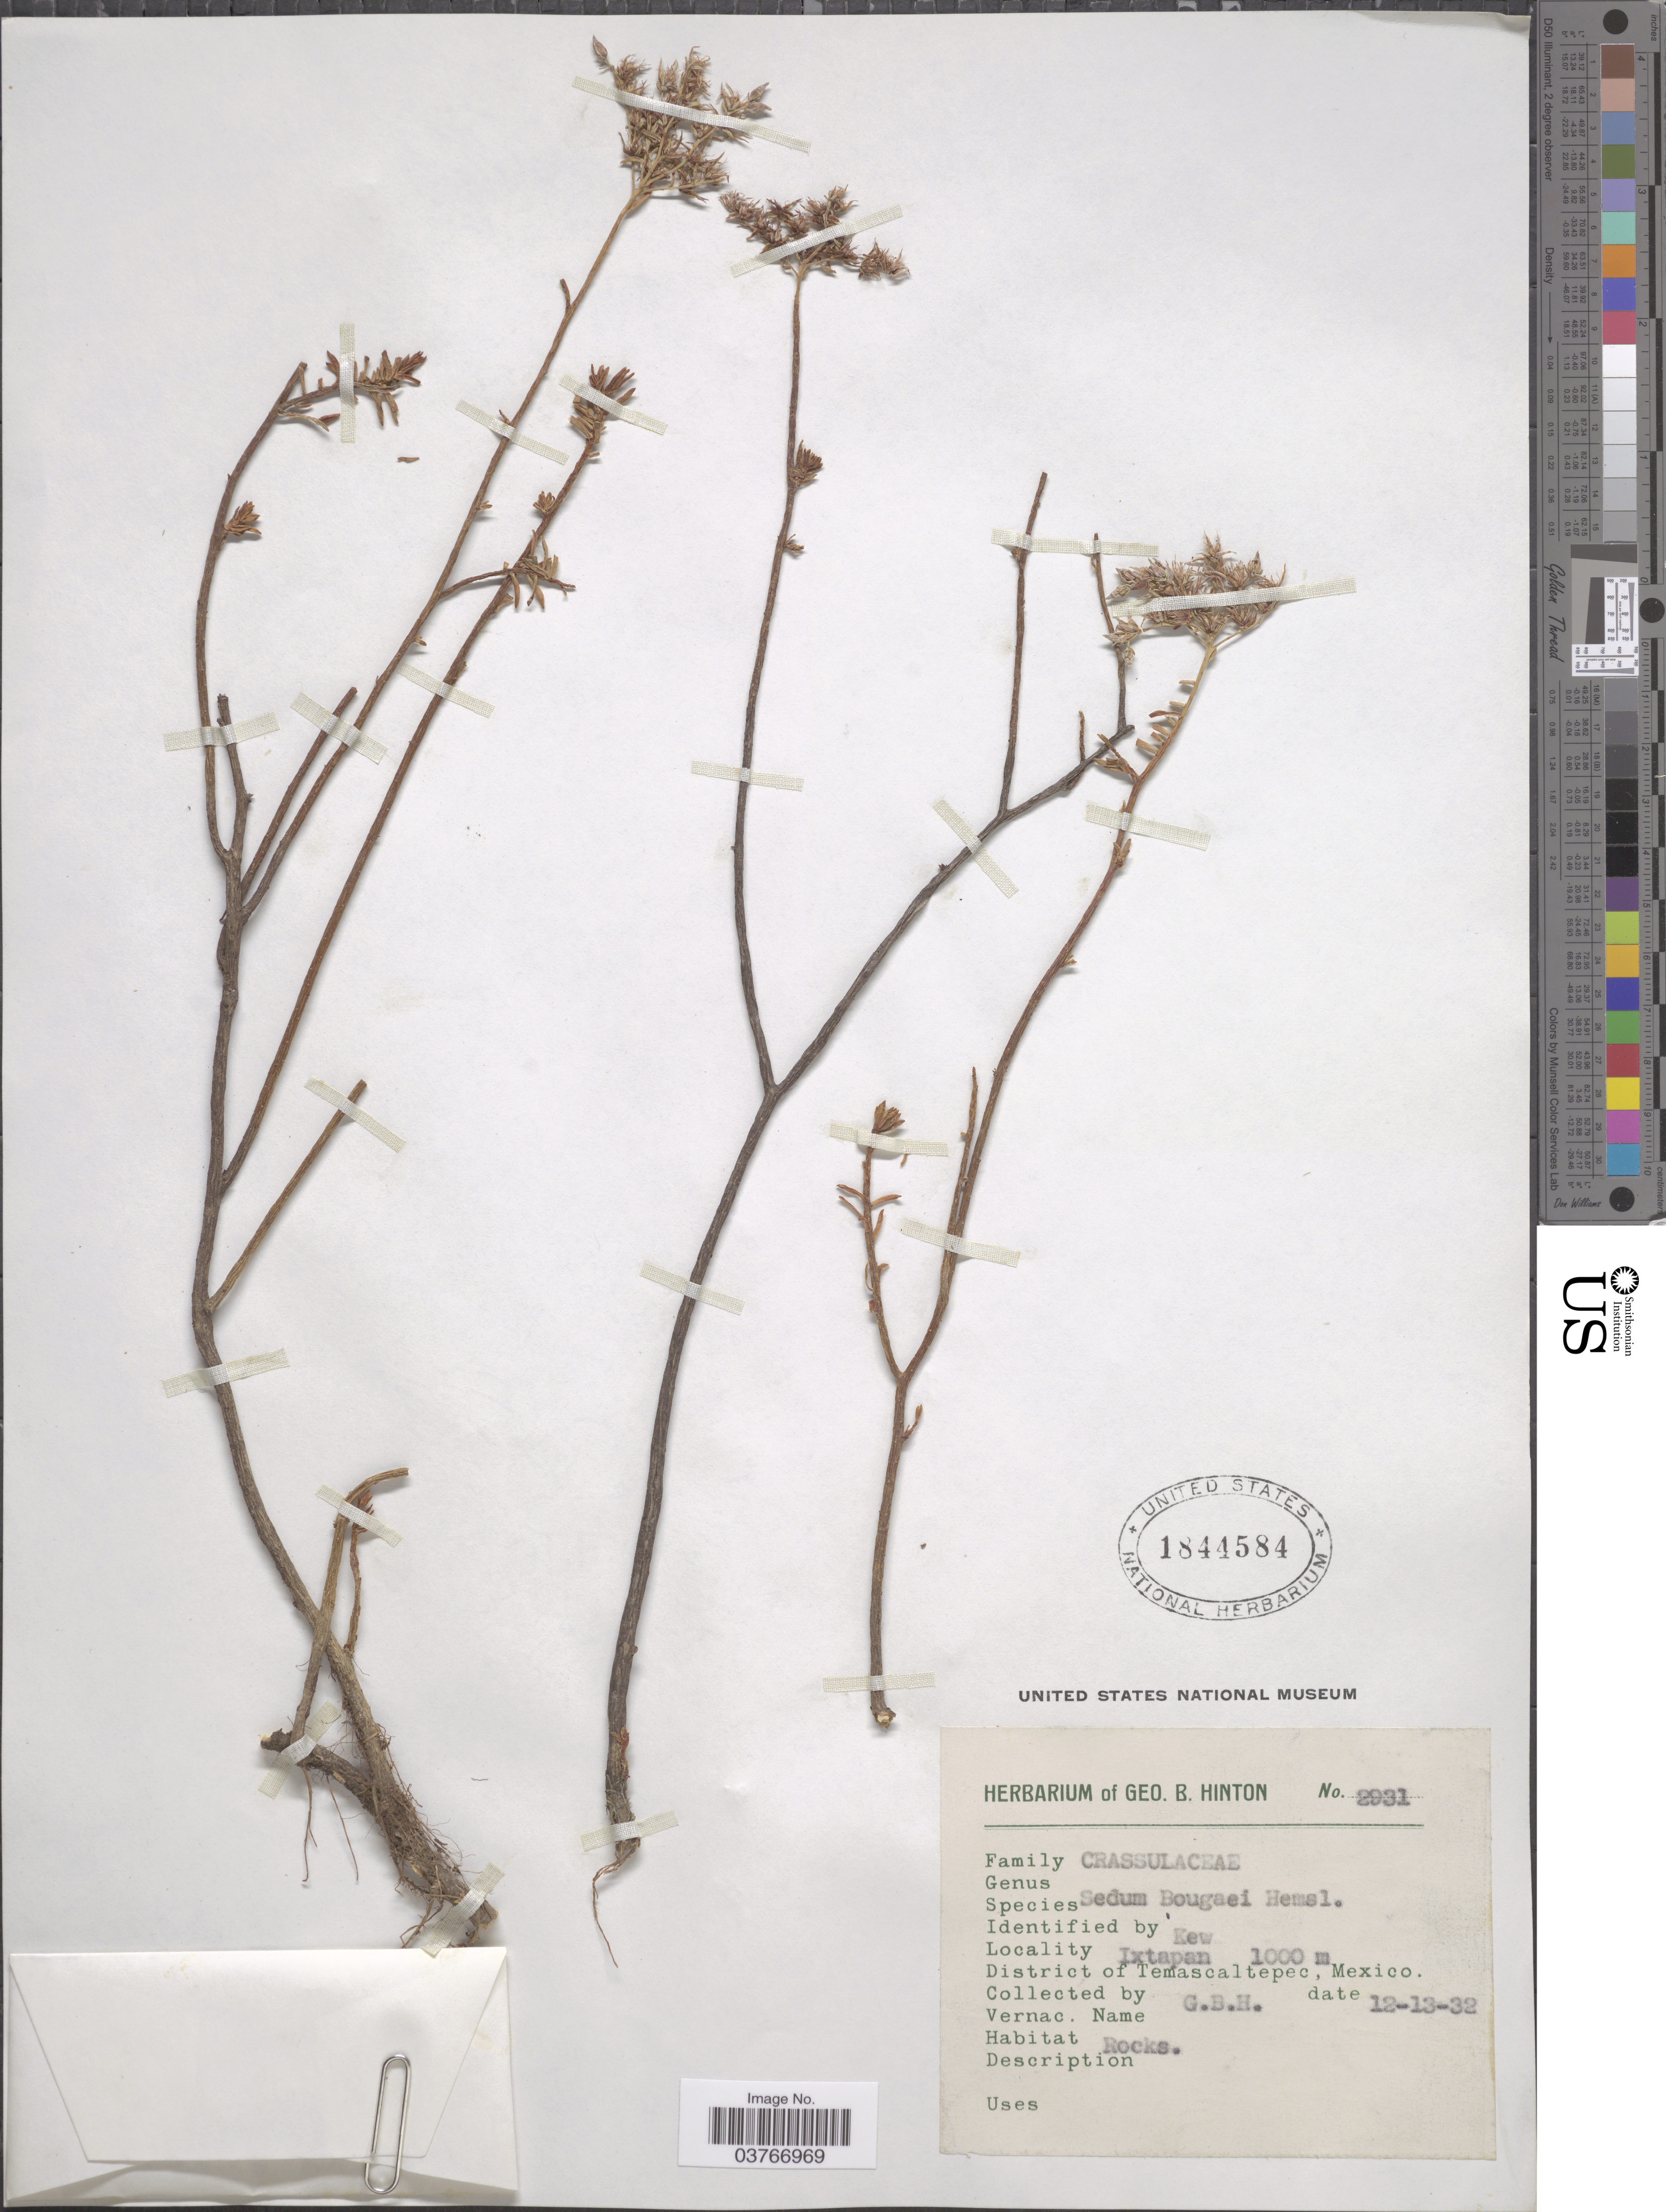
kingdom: Plantae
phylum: Tracheophyta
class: Magnoliopsida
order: Saxifragales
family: Crassulaceae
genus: Sedum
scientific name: Sedum bourgaei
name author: Hemsl.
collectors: G. B. Hinton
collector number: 2931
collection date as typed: Transcribed d/m/y: 13/12/32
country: Mexico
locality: Ixtapan, District of Temascaltepec.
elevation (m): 1000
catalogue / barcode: US 1844584